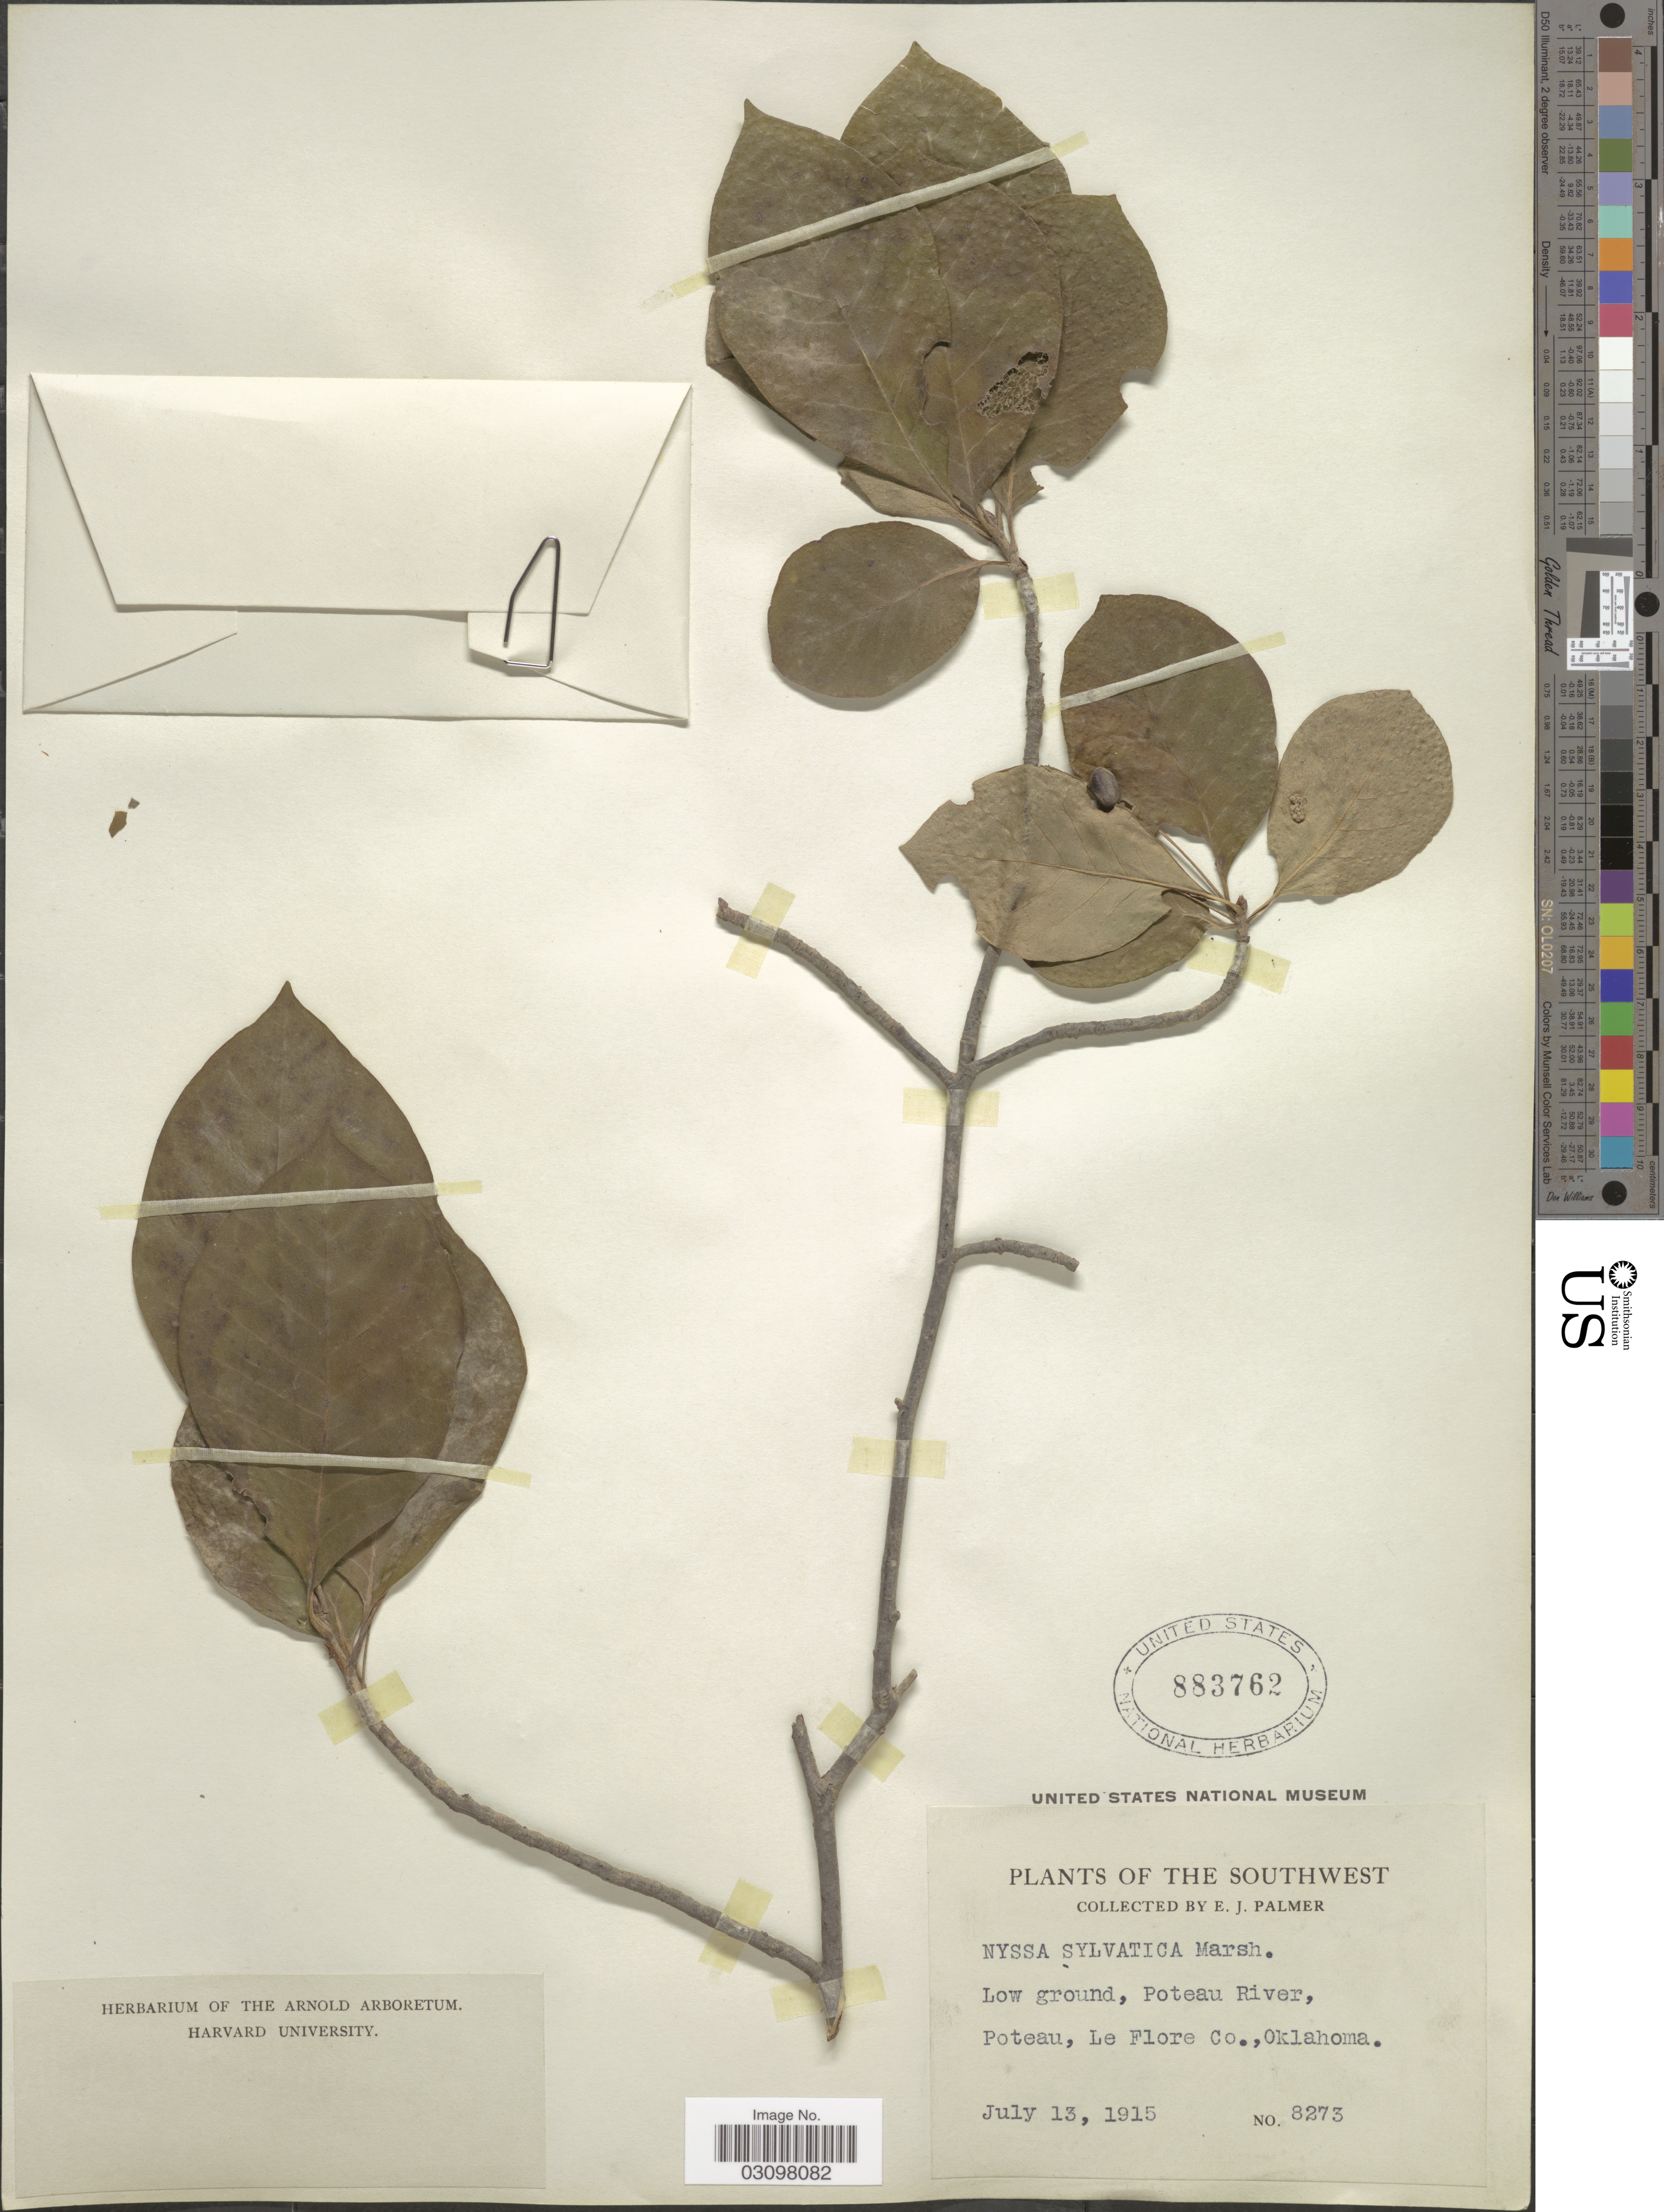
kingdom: Plantae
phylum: Tracheophyta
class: Magnoliopsida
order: Cornales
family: Nyssaceae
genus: Nyssa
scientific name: Nyssa sylvatica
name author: Marshall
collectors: E. J. Palmer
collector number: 8273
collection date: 1915-07-13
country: United States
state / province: Oklahoma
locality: The Southwest. Low ground, Poteau River, Poteau, Le Flore Co.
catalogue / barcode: US 883762